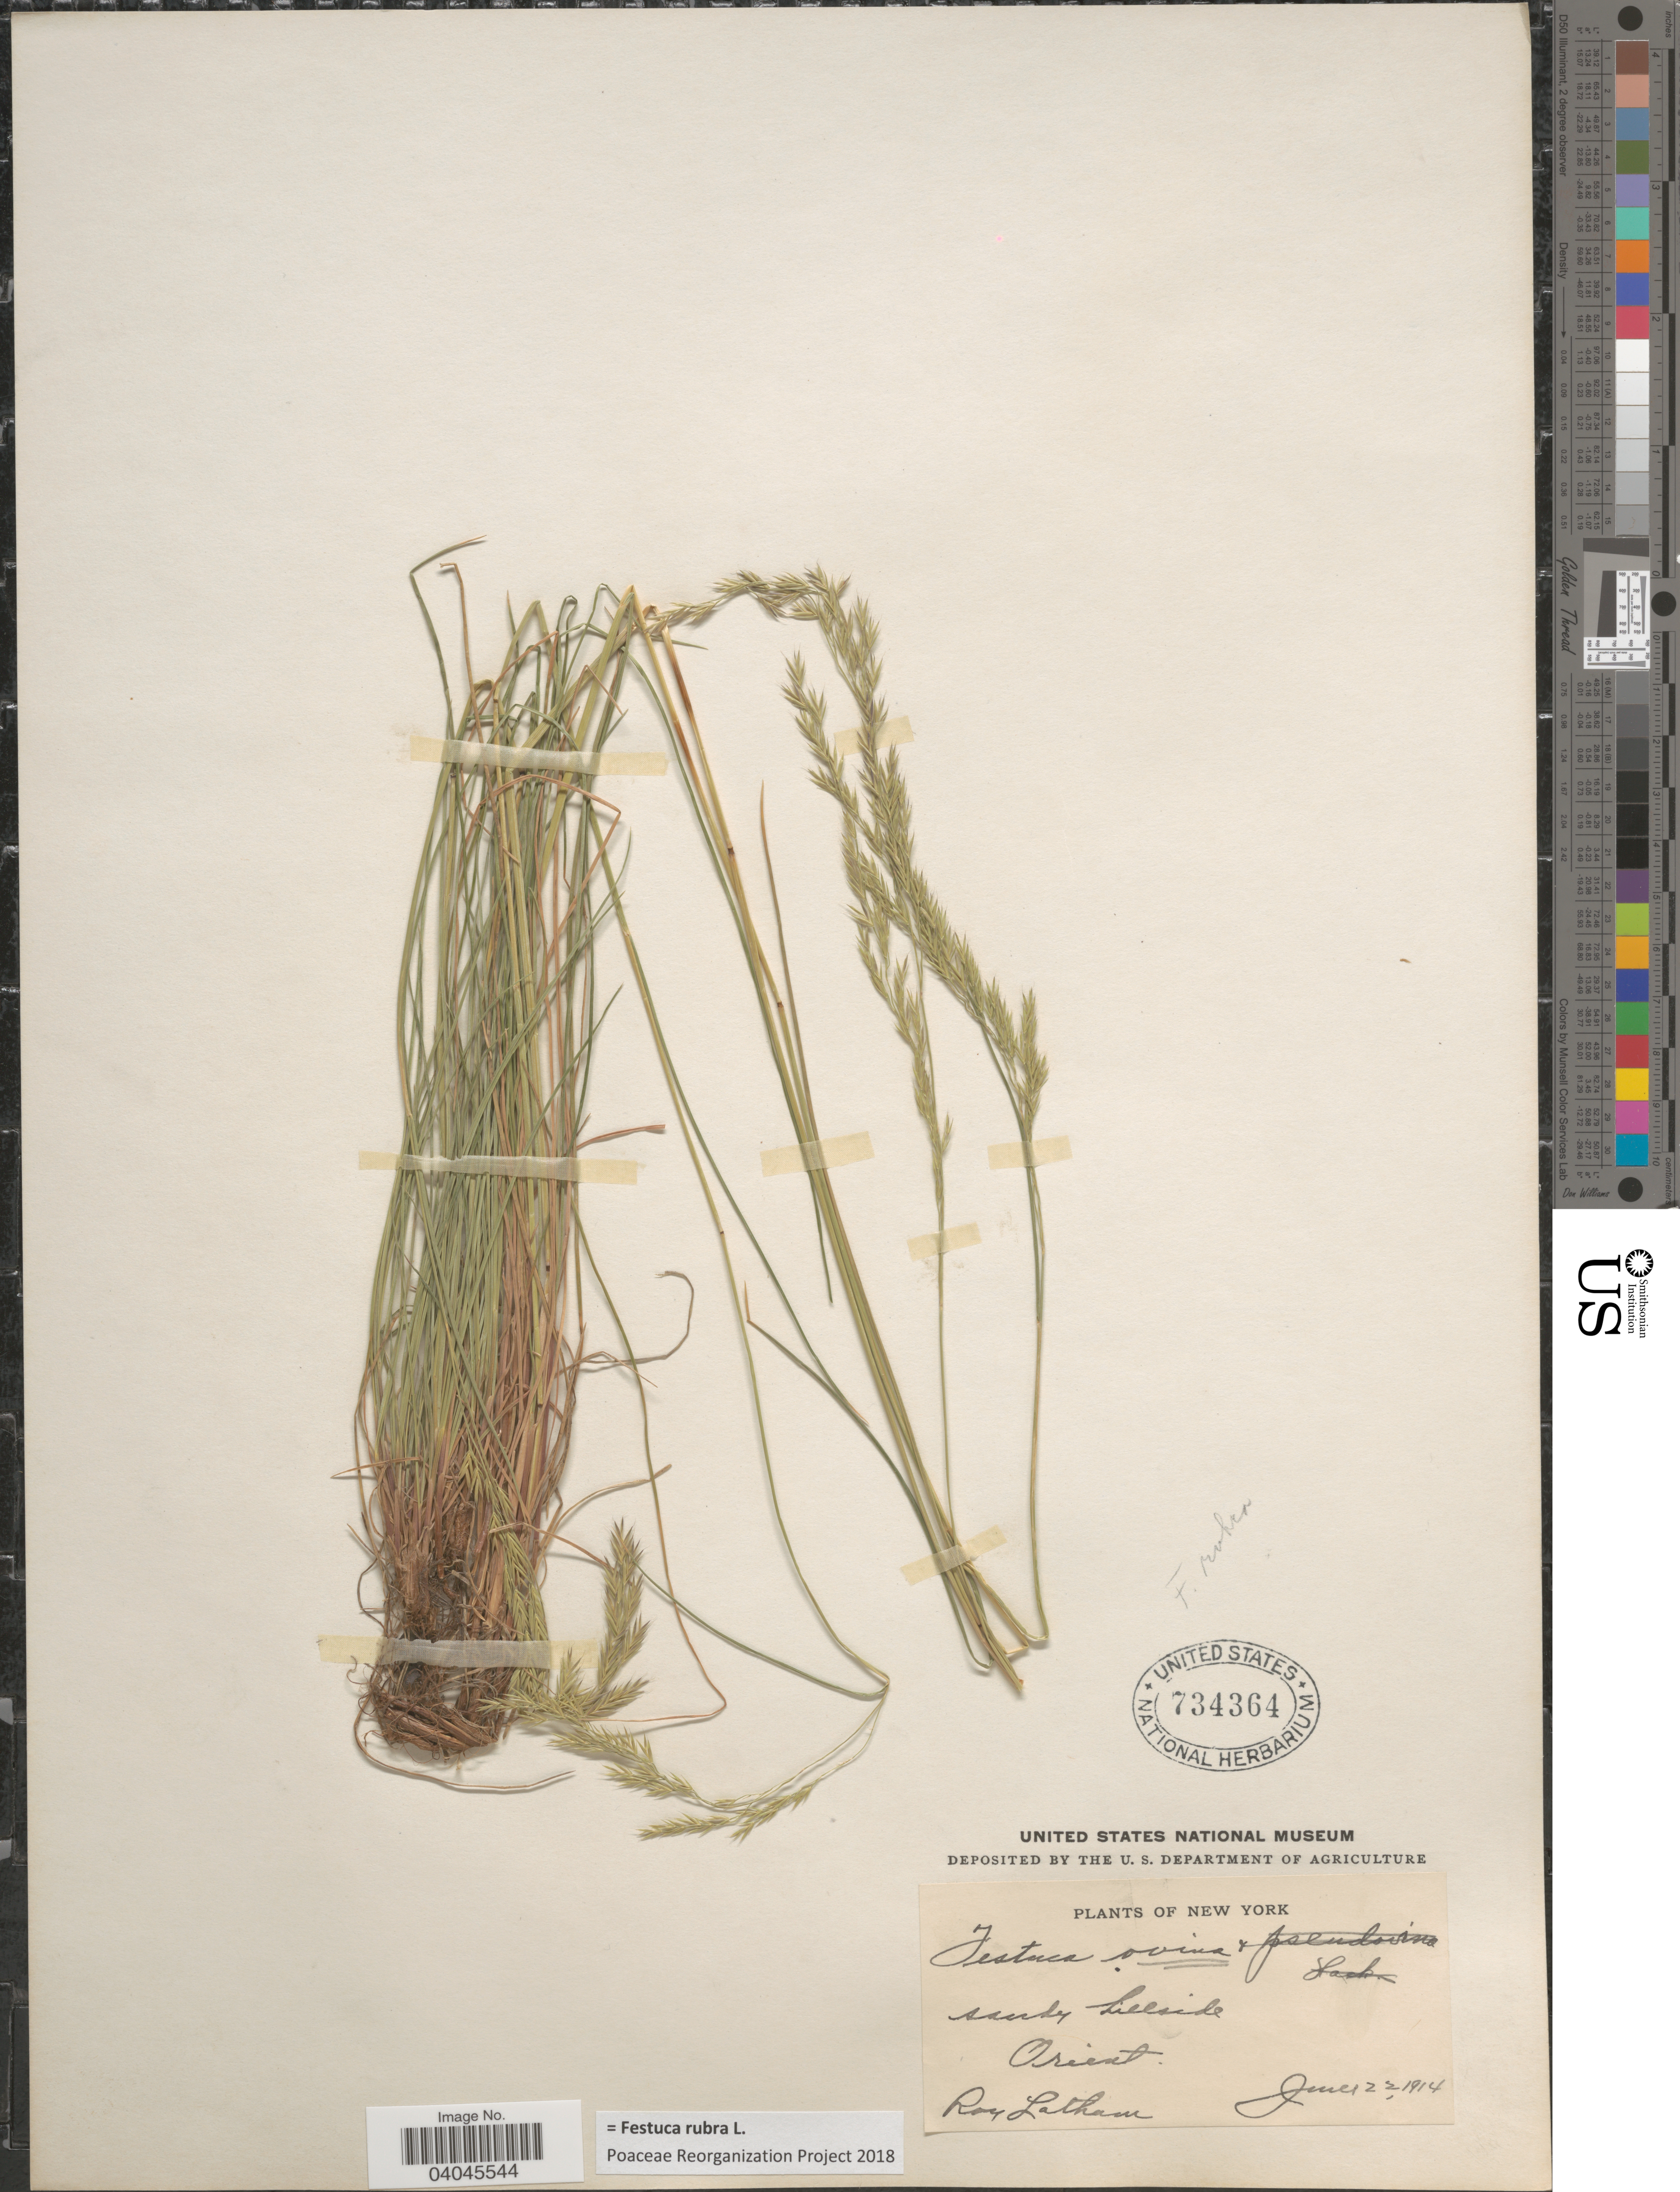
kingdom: Plantae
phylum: Tracheophyta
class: Liliopsida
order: Poales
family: Poaceae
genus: Festuca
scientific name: Festuca rubra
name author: L.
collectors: R. Latham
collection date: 1914-06-22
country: United States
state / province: New York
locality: Orient.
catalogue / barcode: US 734364